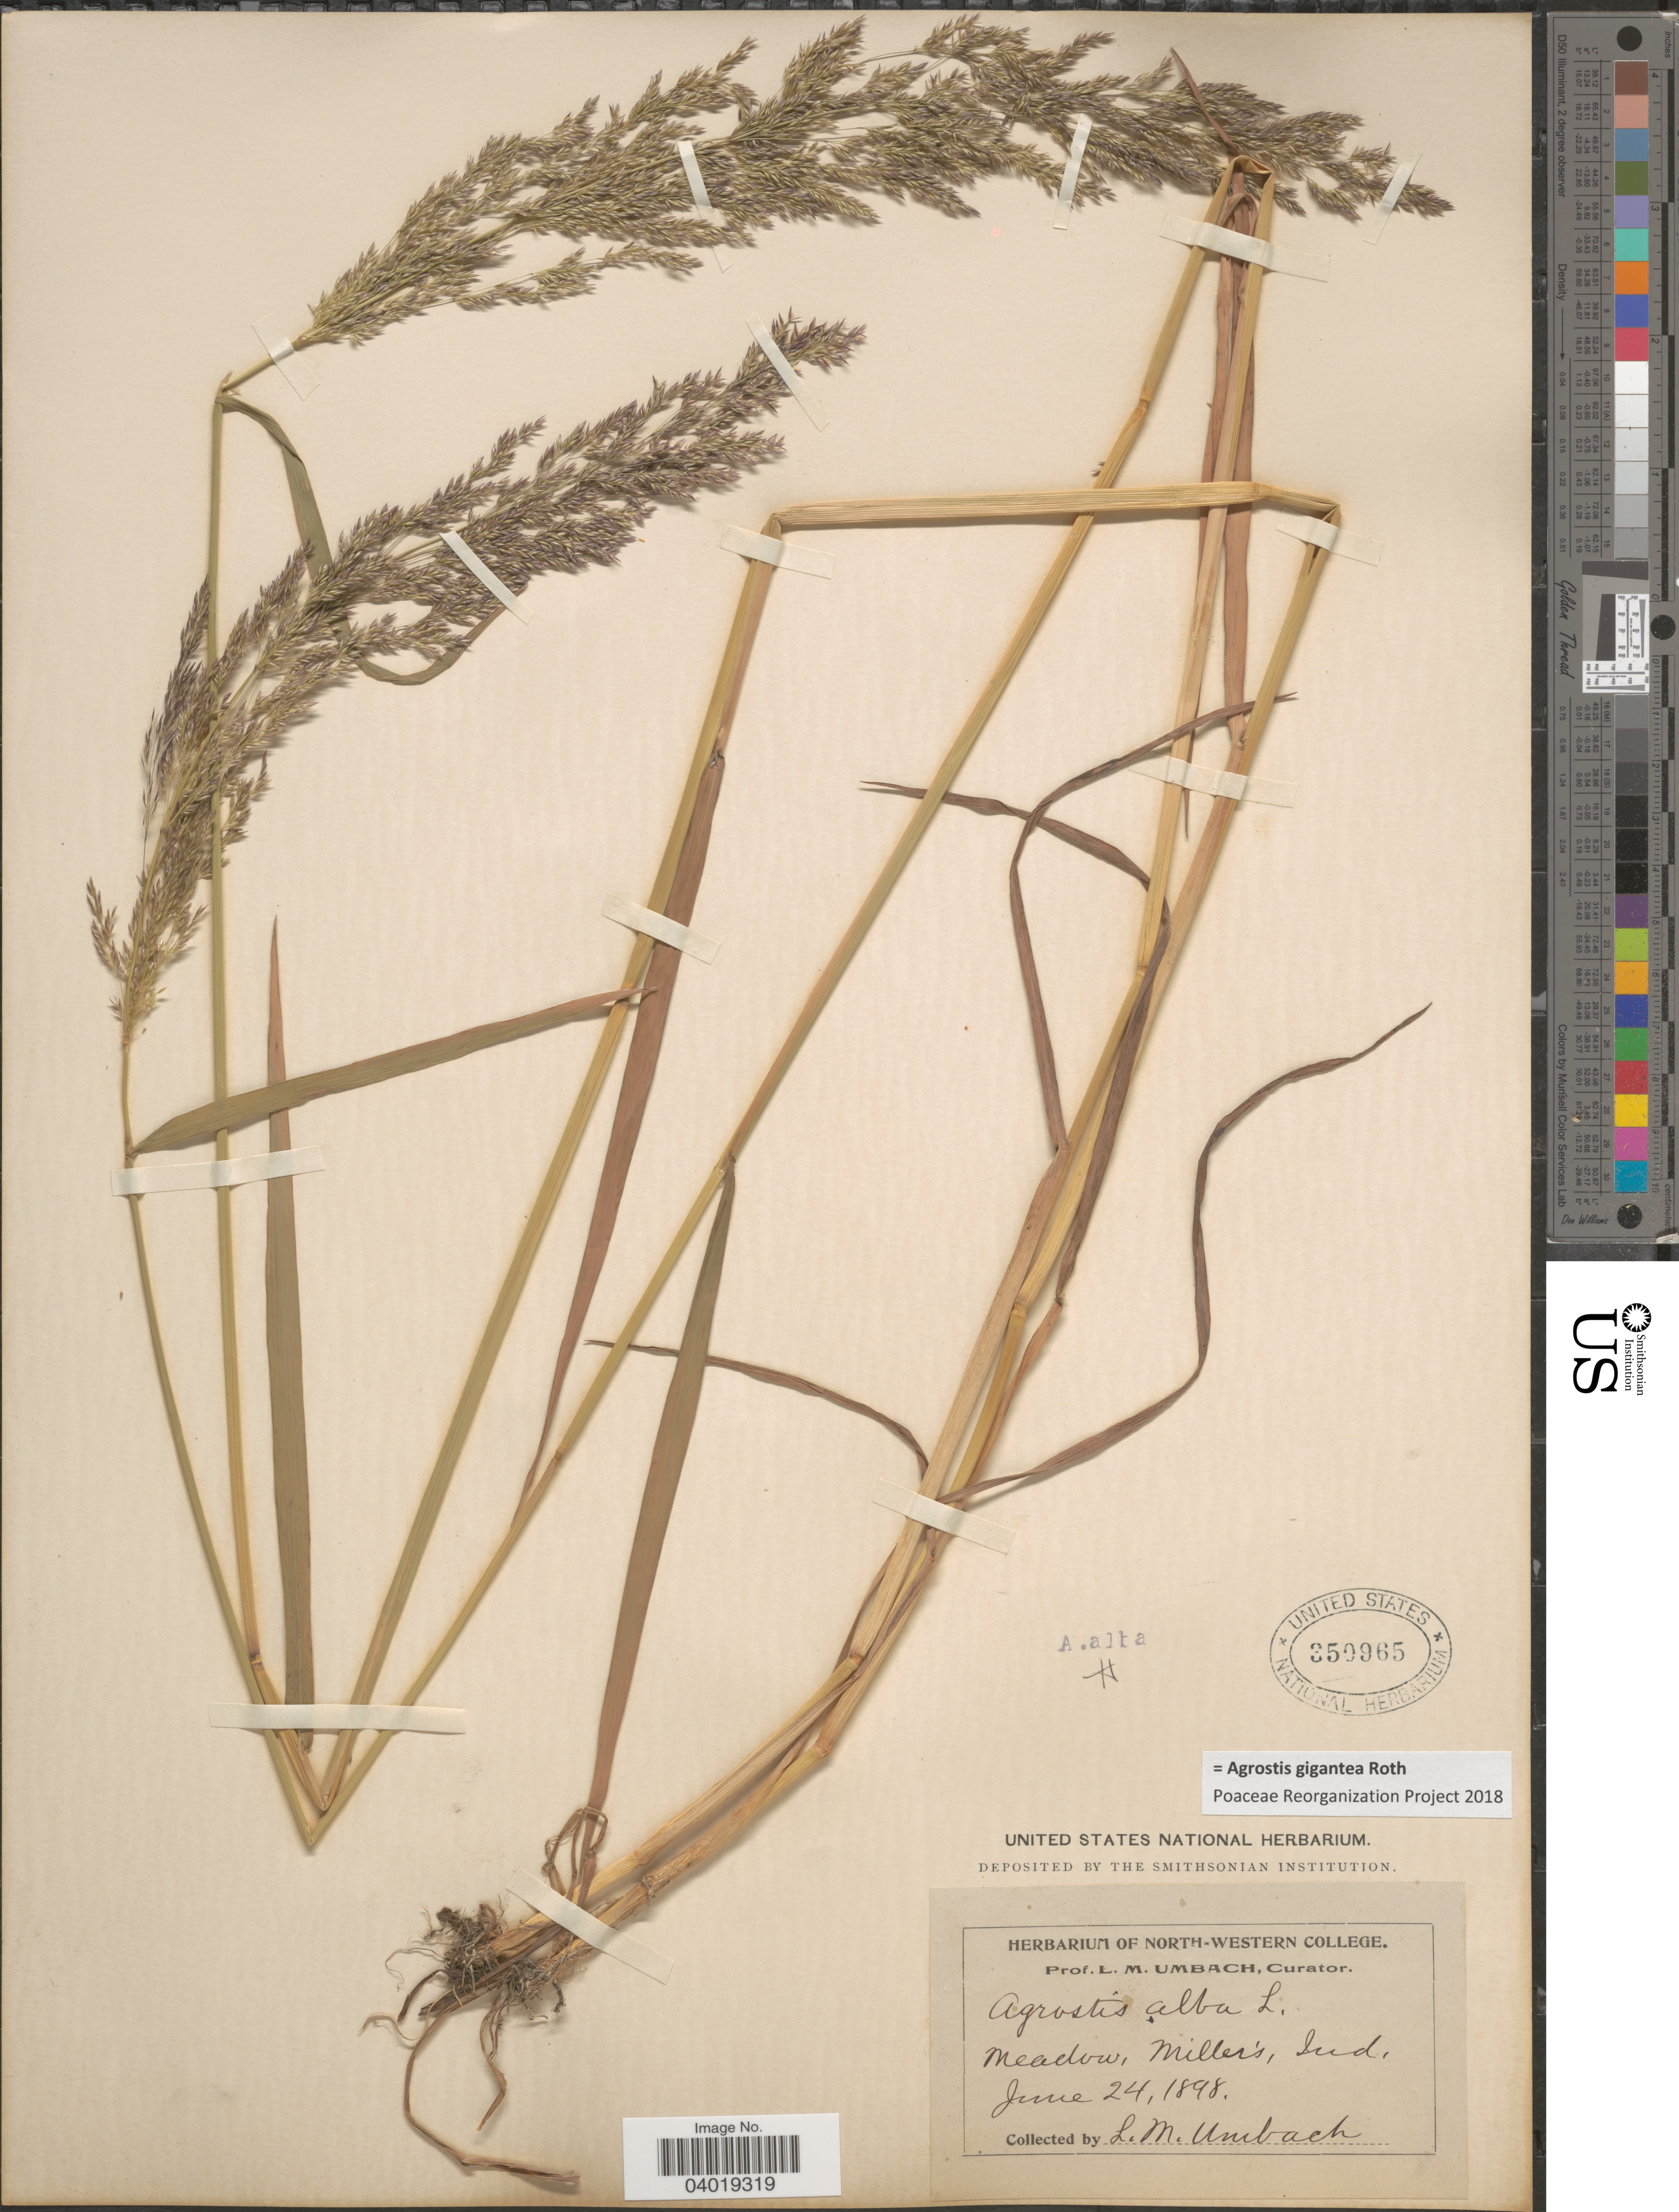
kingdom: Plantae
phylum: Tracheophyta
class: Liliopsida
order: Poales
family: Poaceae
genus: Agrostis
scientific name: Agrostis gigantea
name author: Roth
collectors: L. M. Umbach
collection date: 1898-06-24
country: United States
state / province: Indiana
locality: Meadow, Miller's.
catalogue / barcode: US 350965